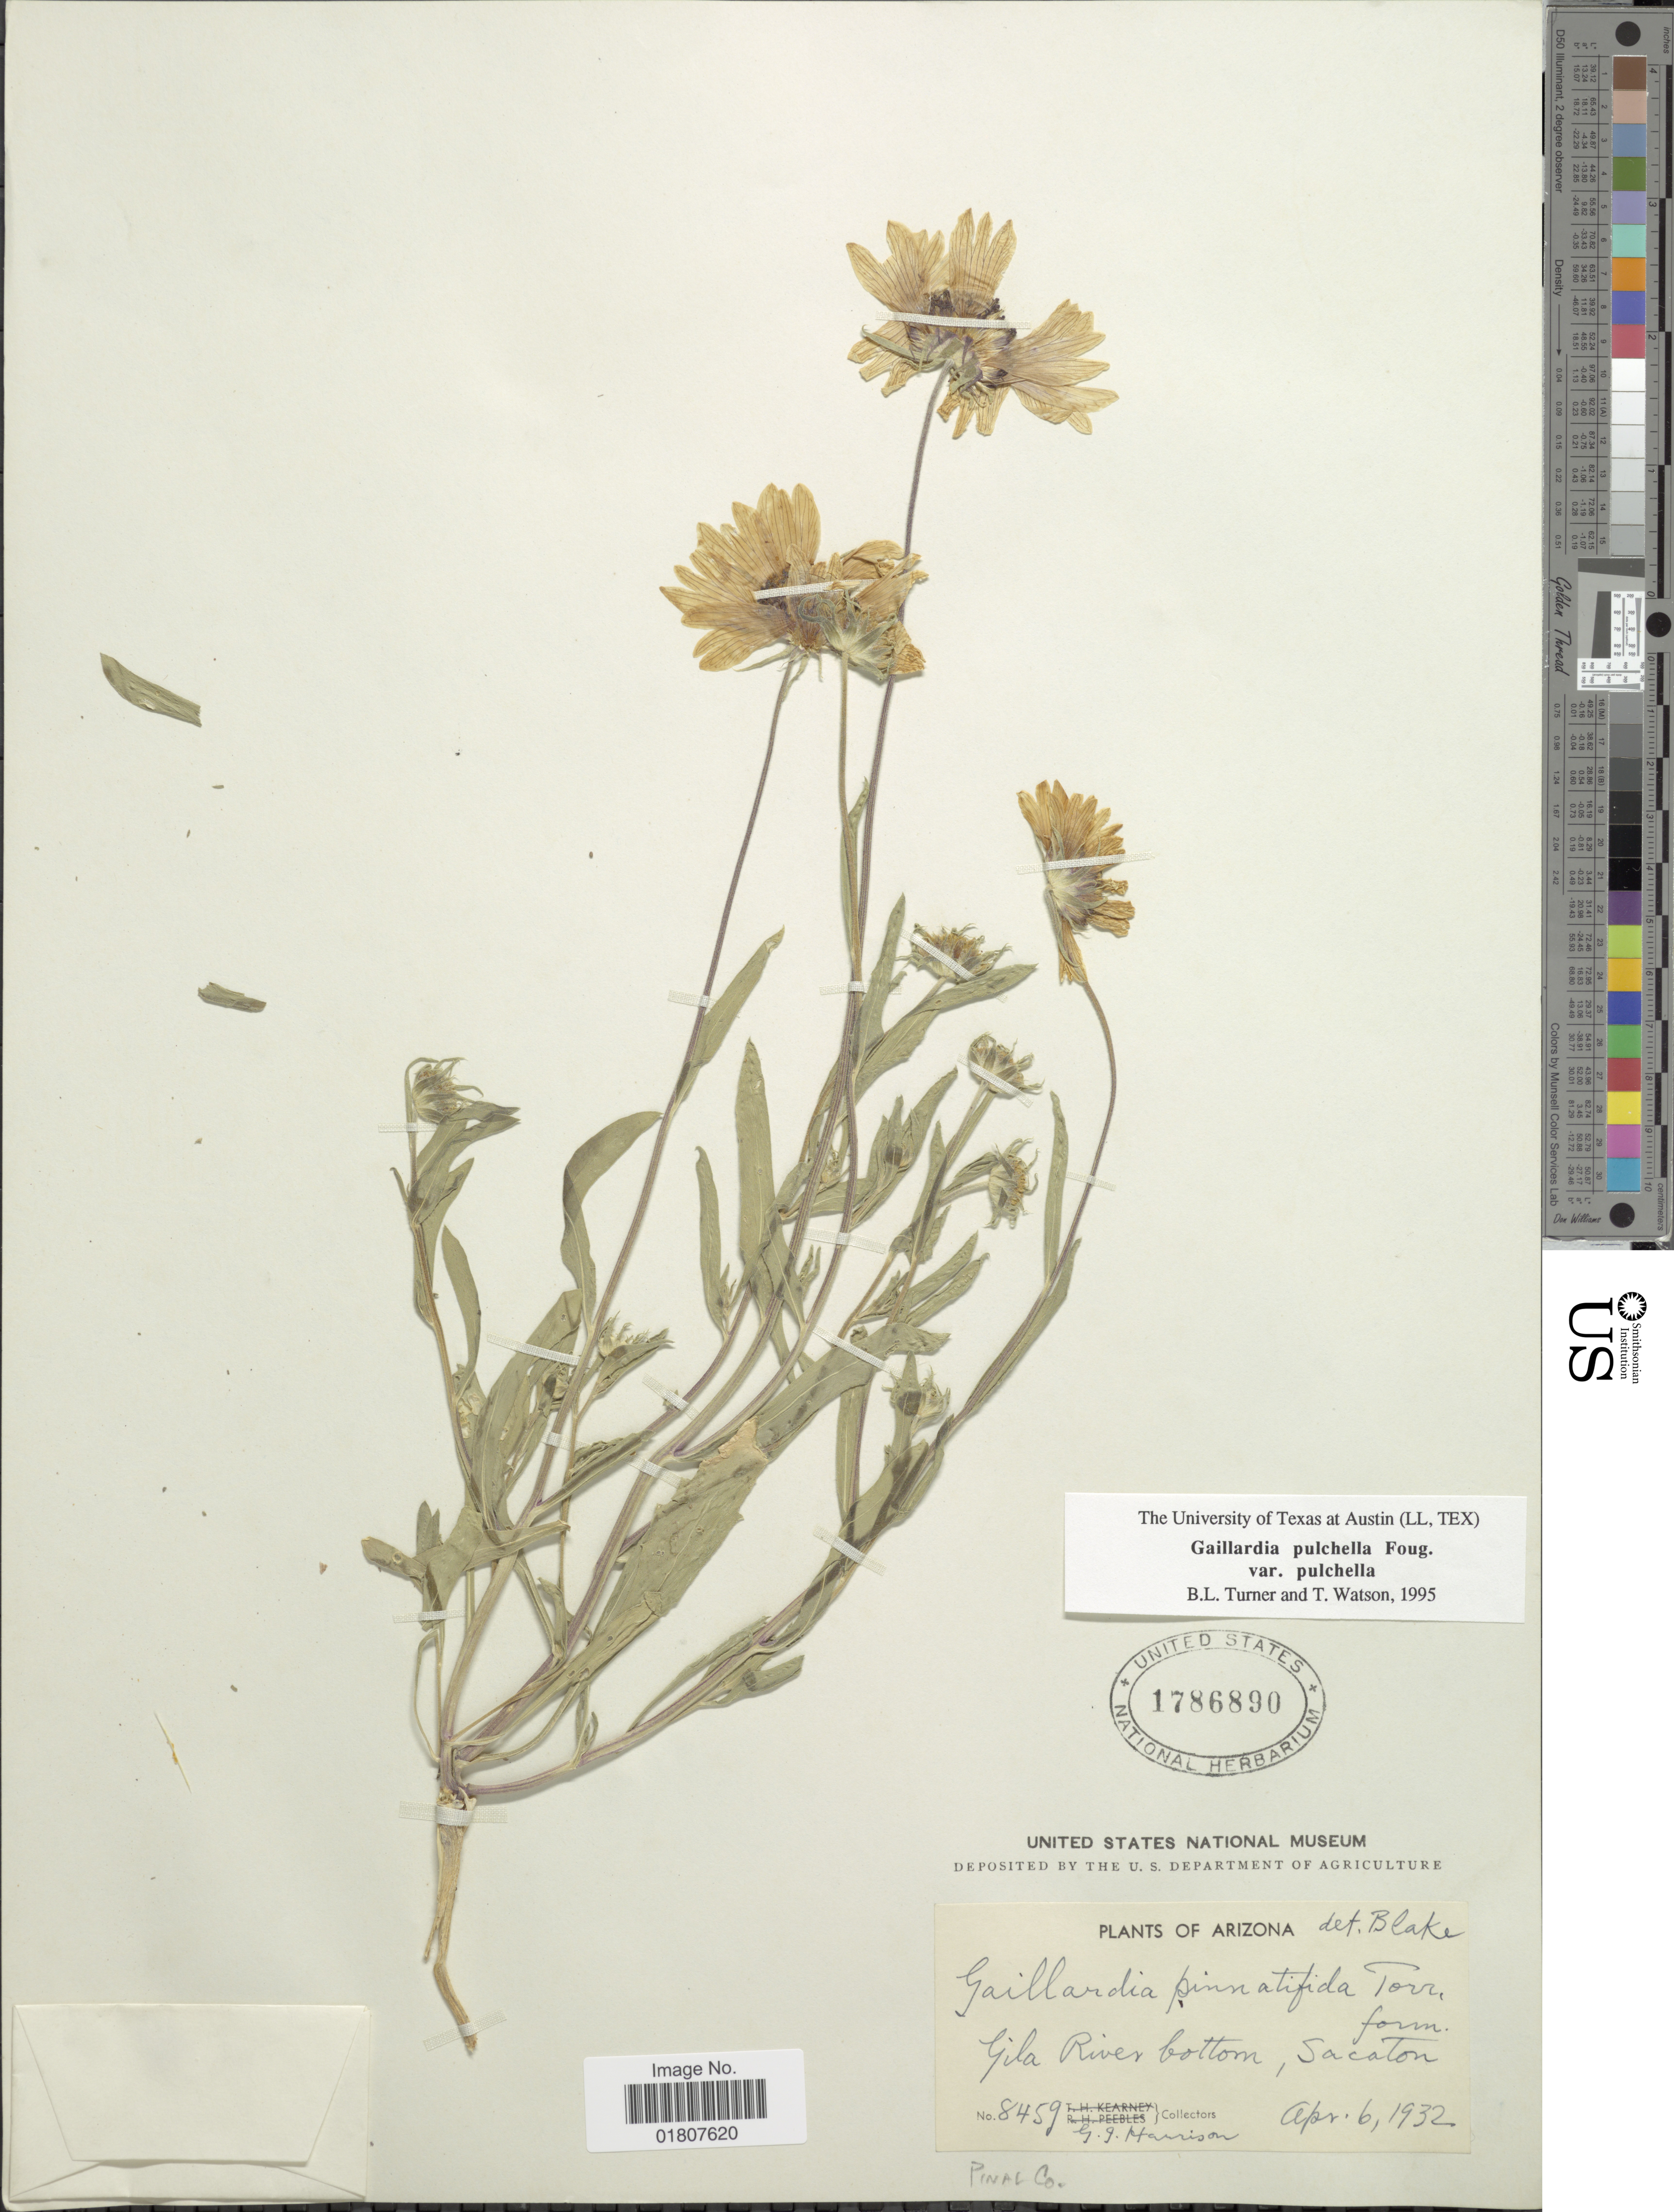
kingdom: Plantae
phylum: Tracheophyta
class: Magnoliopsida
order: Asterales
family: Asteraceae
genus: Gaillardia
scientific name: Gaillardia pulchella var. pulchella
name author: Foug.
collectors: G. J. Harrison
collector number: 8459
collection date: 1932-04-06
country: United States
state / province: Arizona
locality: Gila River bottom, Sacaton. Pinal Co.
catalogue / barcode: US 1786890